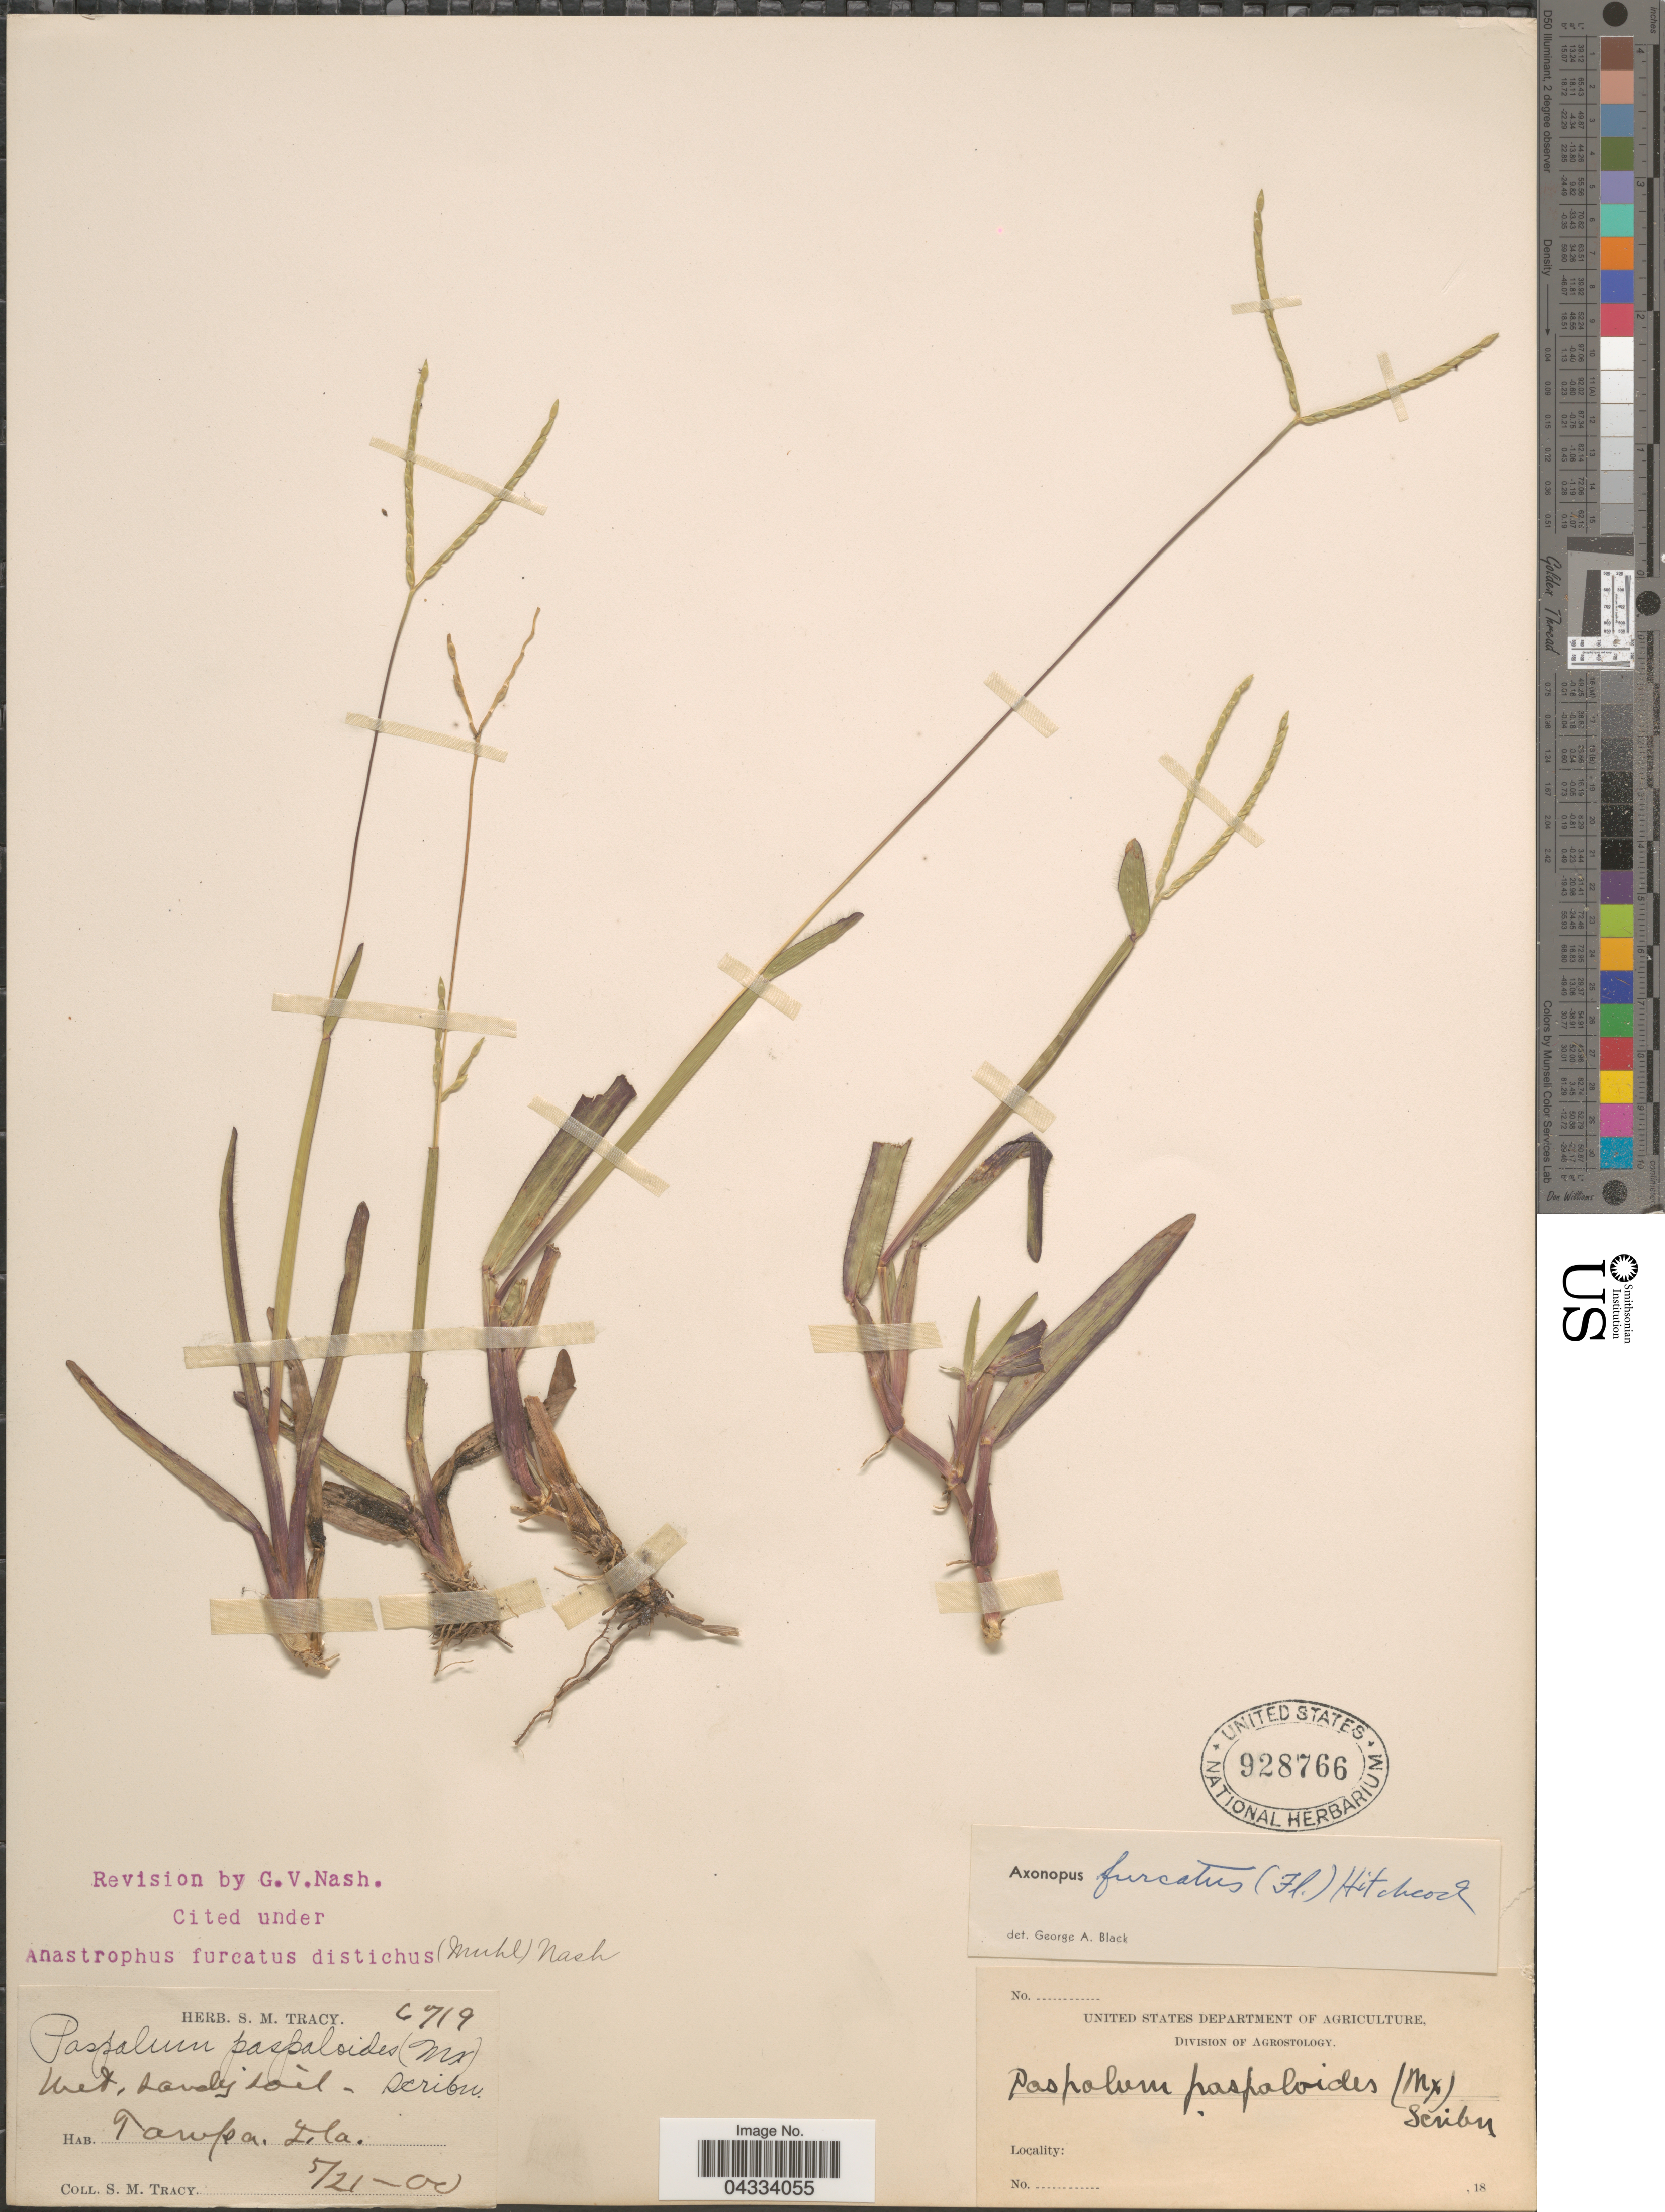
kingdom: Plantae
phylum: Tracheophyta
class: Liliopsida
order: Poales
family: Poaceae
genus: Axonopus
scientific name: Axonopus furcatus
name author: (Flüggé) Hitchc.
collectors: S. M. Tracy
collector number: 6719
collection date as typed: Transcribed d/m/y: 21/5/0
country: United States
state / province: Florida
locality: Tampa.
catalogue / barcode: US 928766